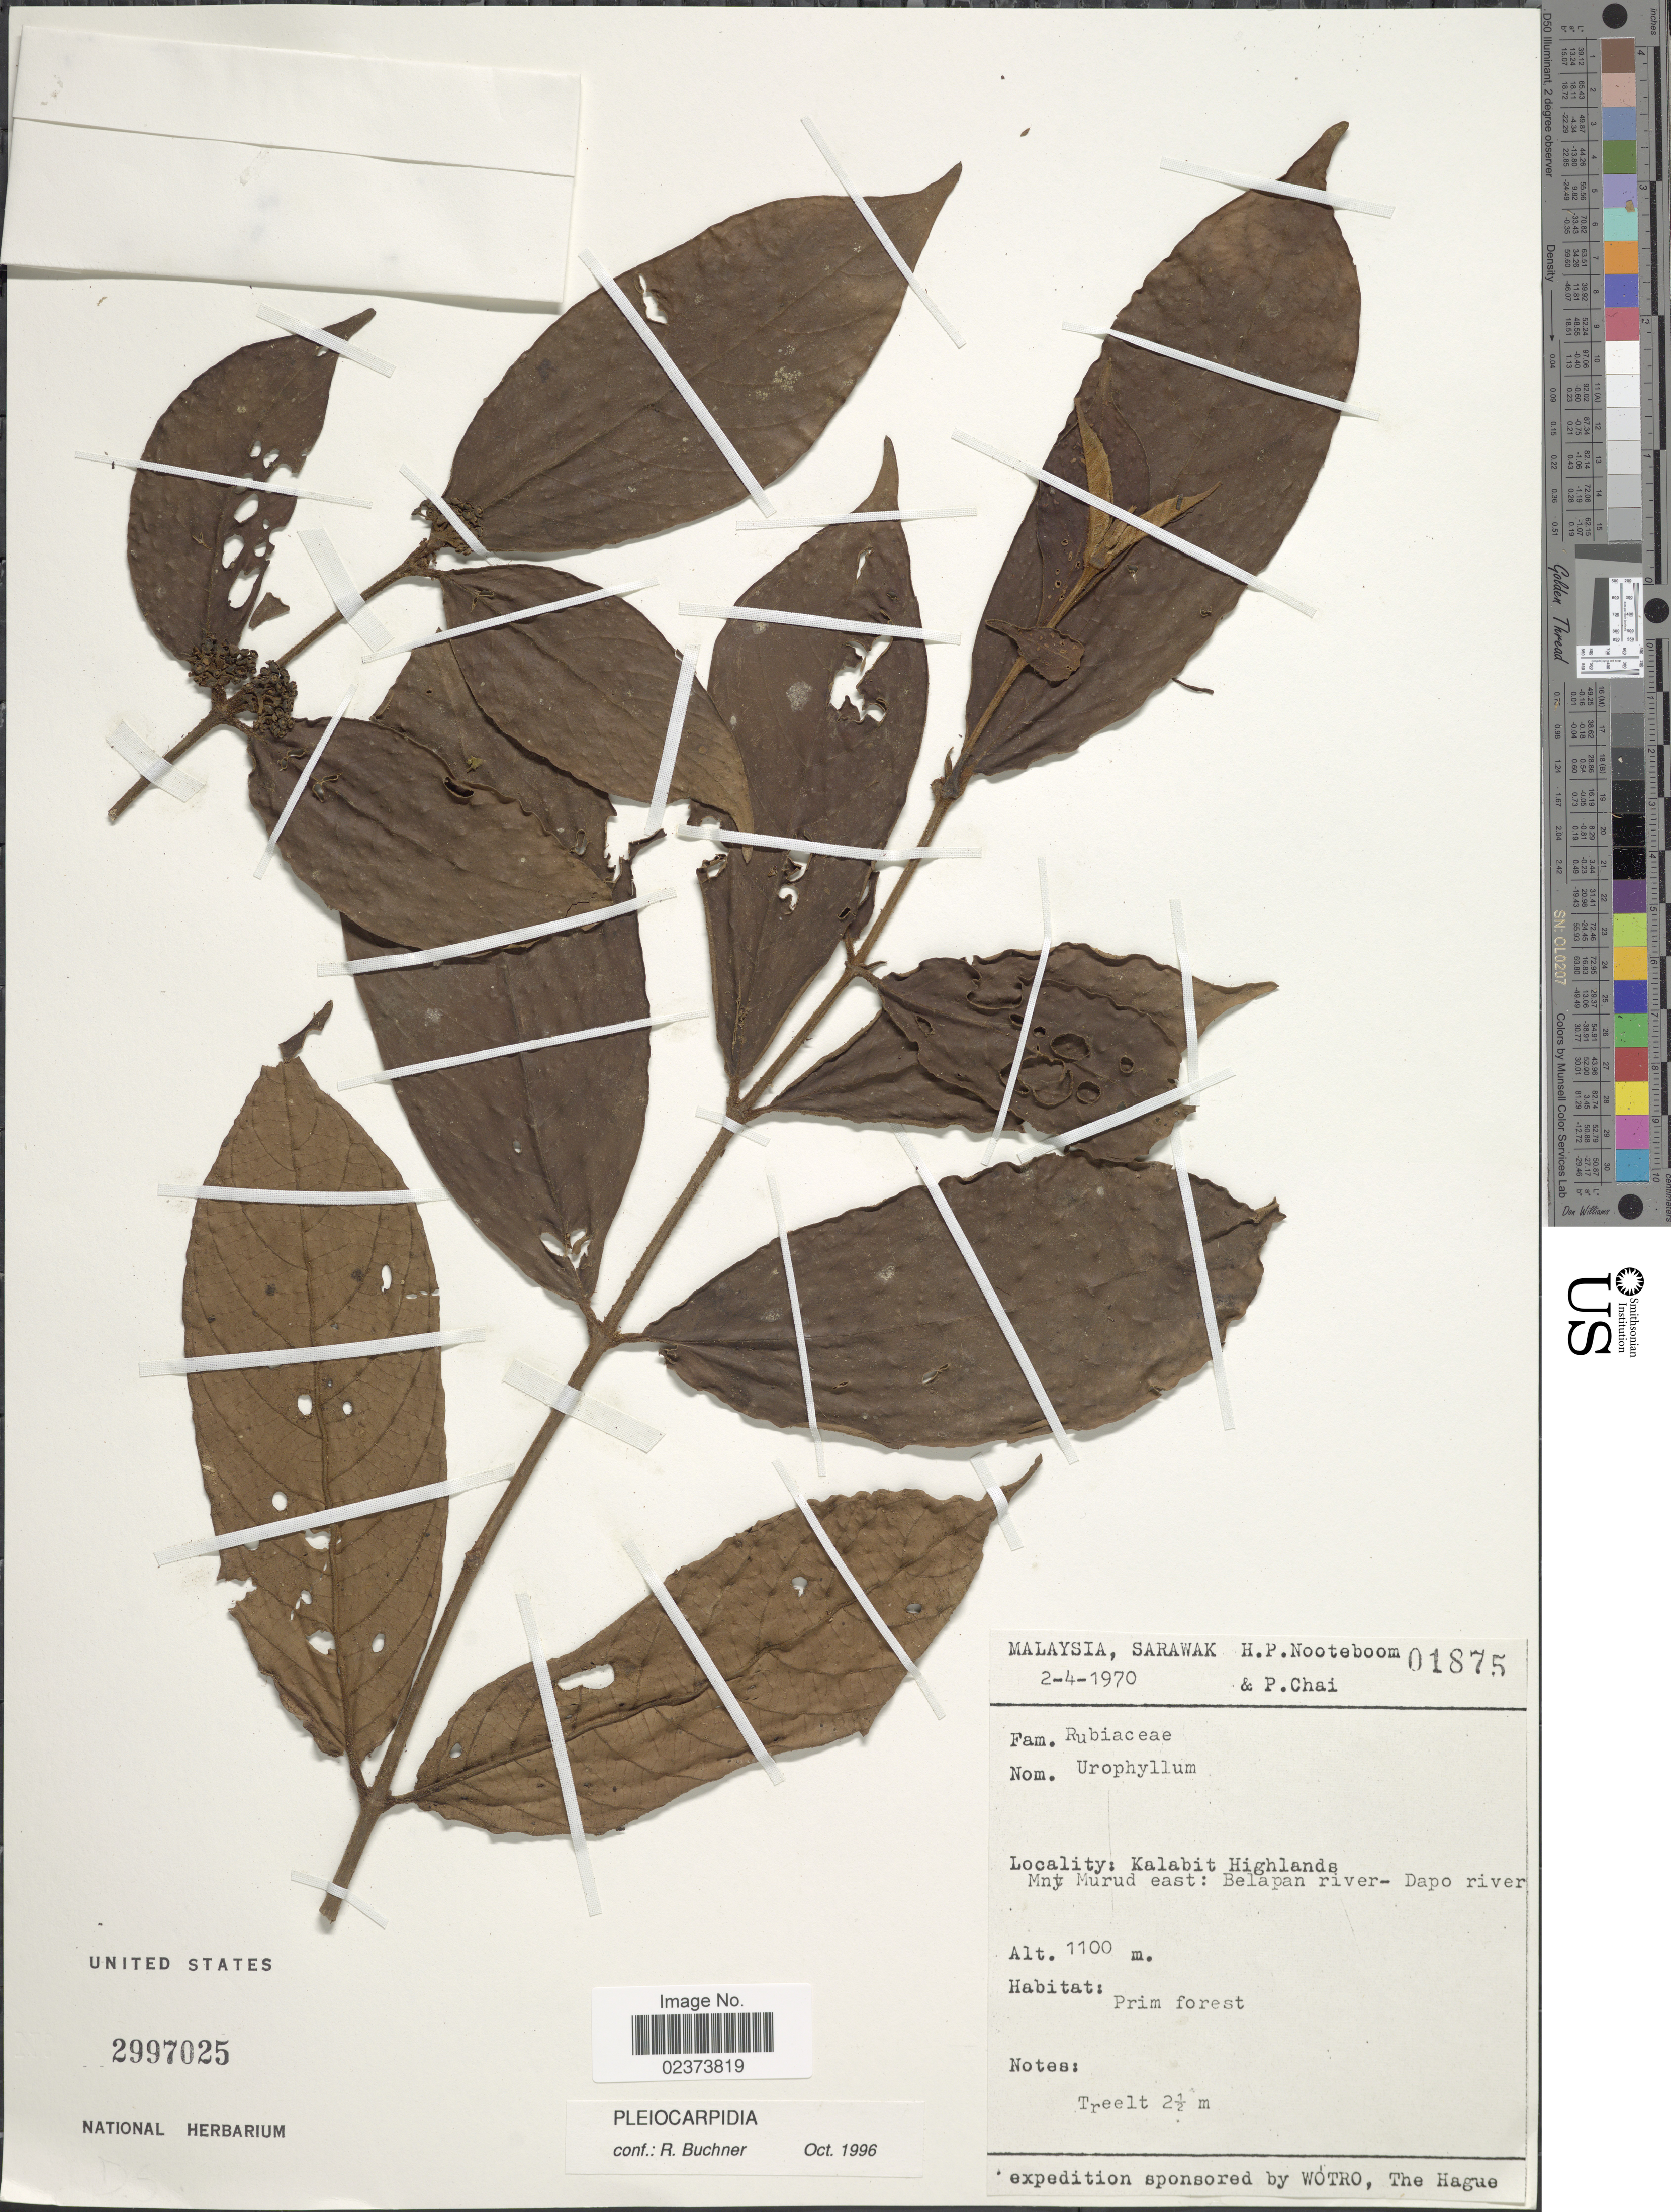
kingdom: Plantae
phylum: Tracheophyta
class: Magnoliopsida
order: Gentianales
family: Rubiaceae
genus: Pleiocarpidia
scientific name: Pleiocarpidia sp.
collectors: H. P. Nooteboom & P. Chai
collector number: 01875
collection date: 1970-04-02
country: Malaysia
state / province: Sarawak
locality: Malaysia, Sarawak, Kalabit Highlands, Mnt Murud east: Belapan river, Dapo River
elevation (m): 1100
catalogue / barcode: US 2997025